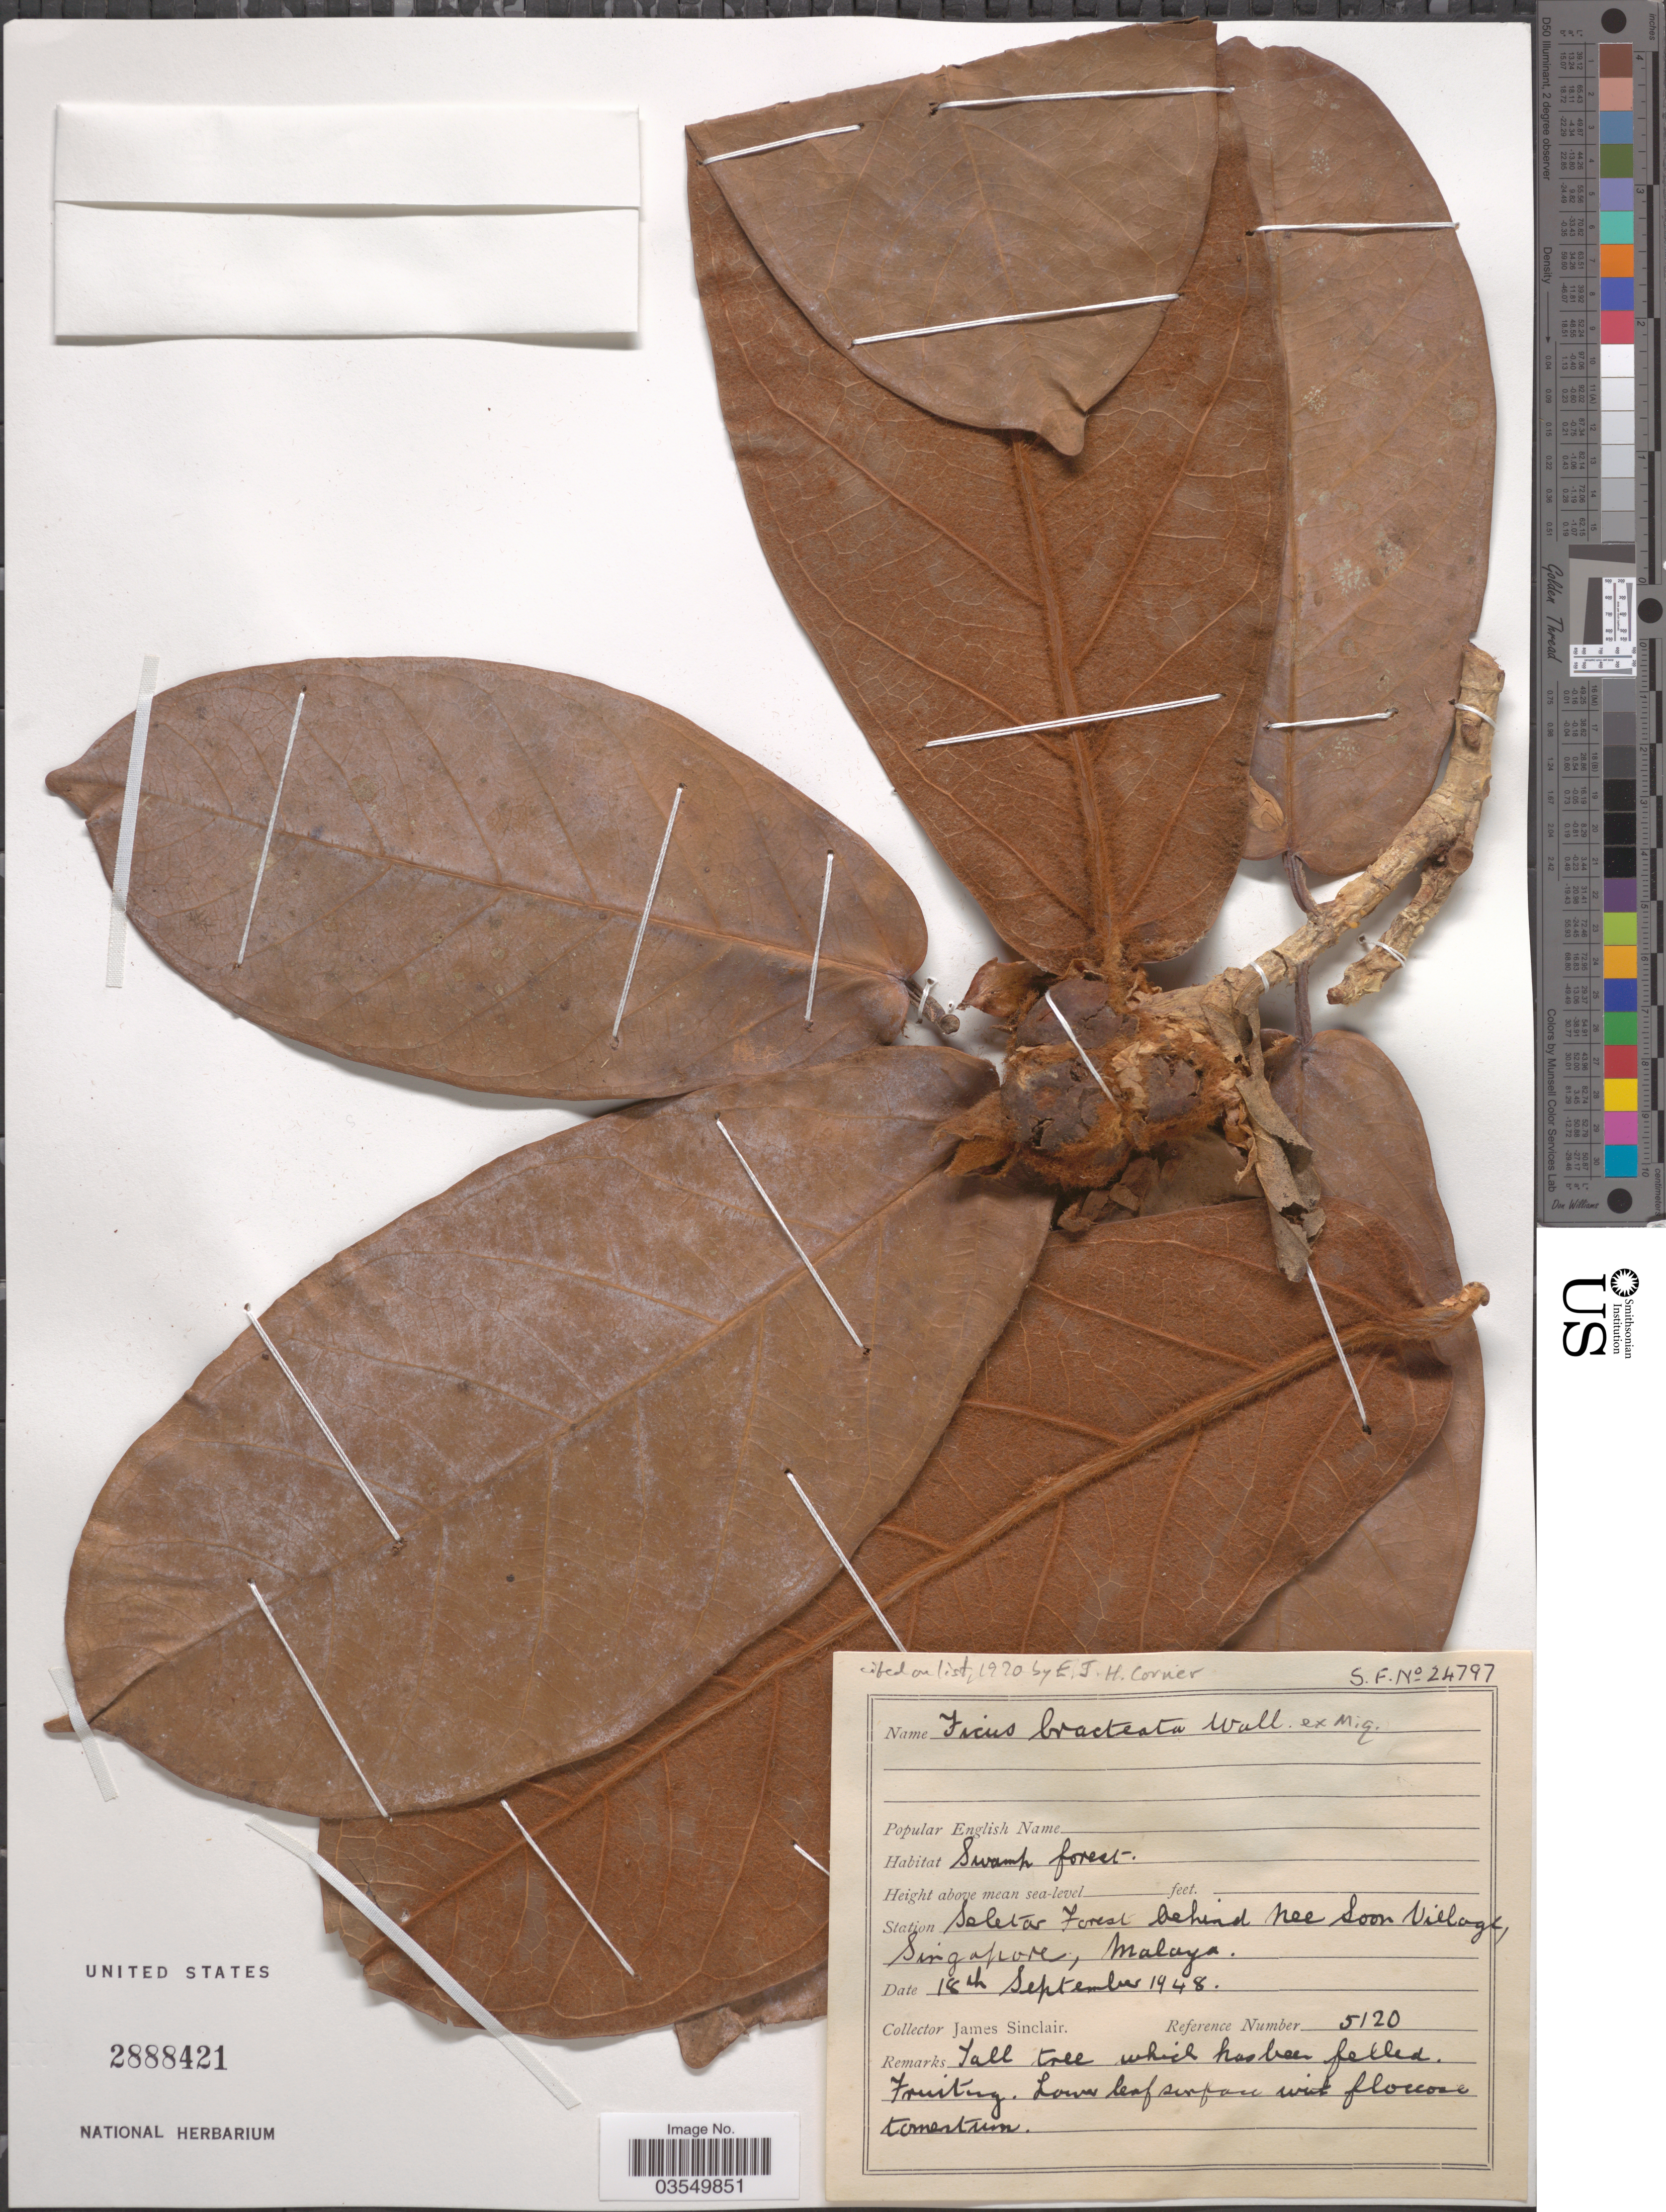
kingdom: Plantae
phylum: Tracheophyta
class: Magnoliopsida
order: Rosales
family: Moraceae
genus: Ficus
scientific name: Ficus bracteata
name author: (Miq.) Wall. ex Miq.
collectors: J. Sinclair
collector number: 5120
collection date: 1948-09-18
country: Singapore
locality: Station ! Forest behind tree Soon Village, Malaya.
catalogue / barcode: US 2888421